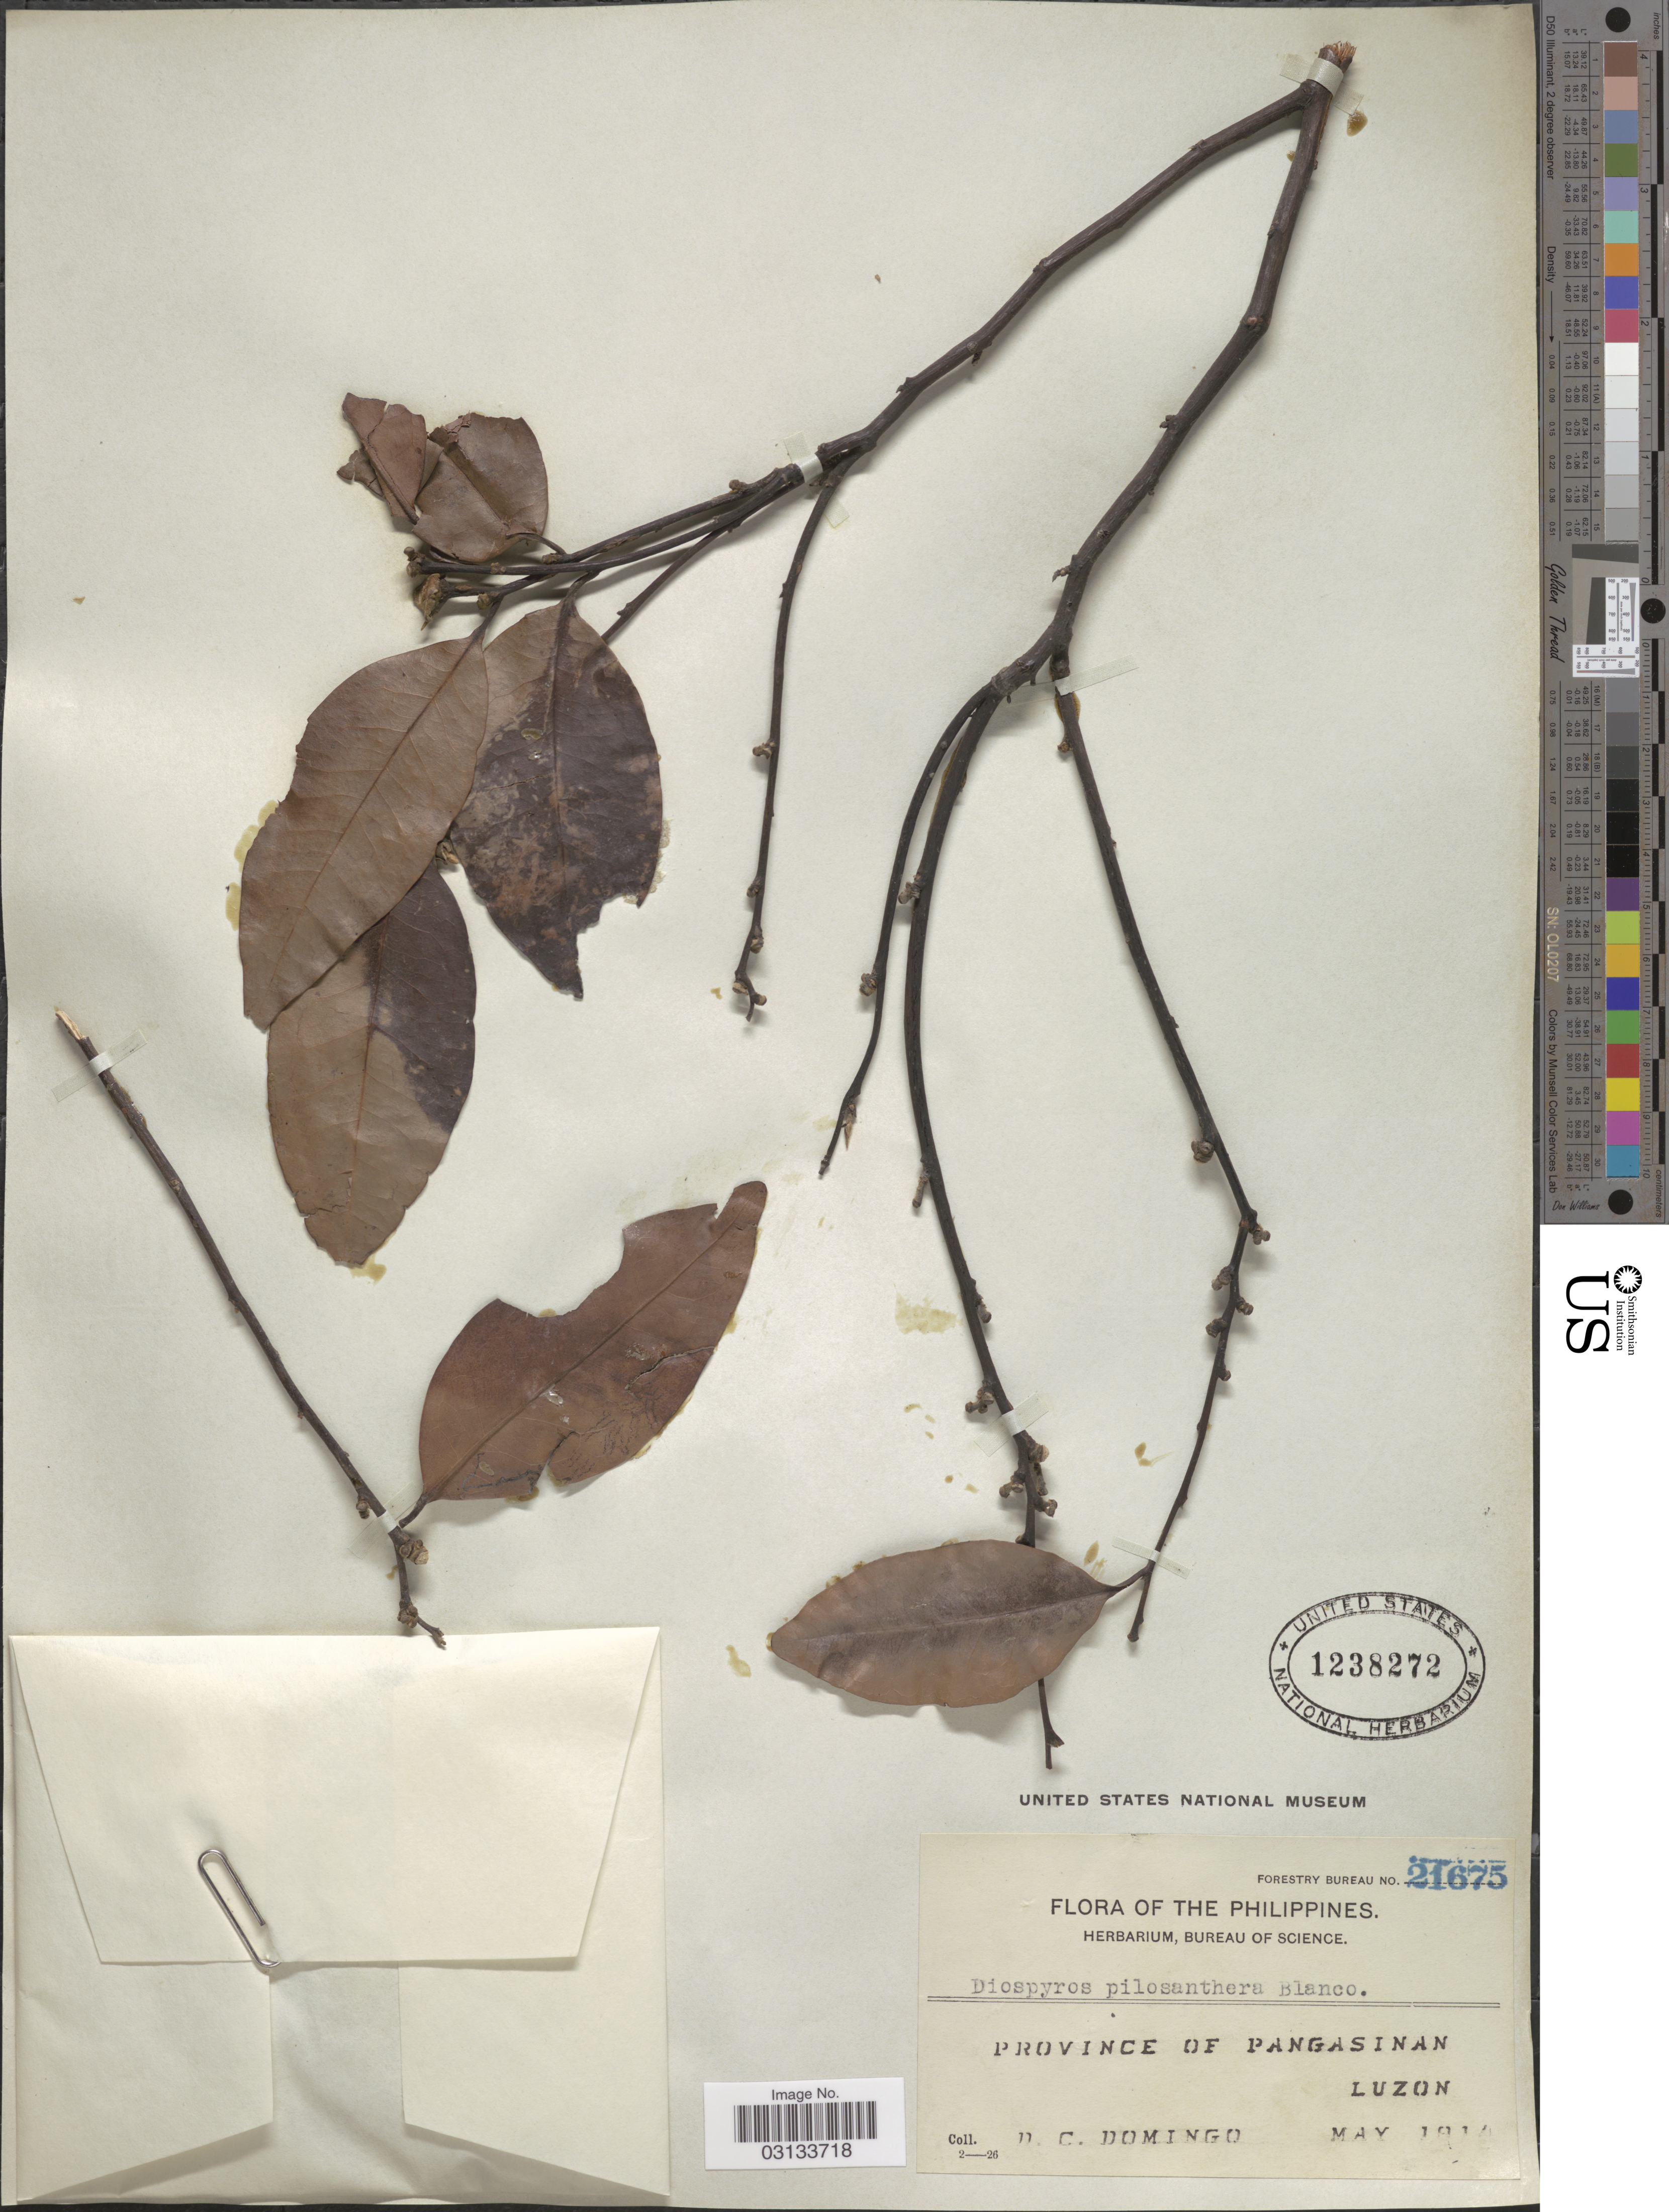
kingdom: Plantae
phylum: Tracheophyta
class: Magnoliopsida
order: Ericales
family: Ebenaceae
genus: Diospyros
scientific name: Diospyros pilosanthera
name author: Blanco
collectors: D. Domingo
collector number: Forestry Bureau 21675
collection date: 1914-05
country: Philippines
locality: Province of Pangasinan. Luzon.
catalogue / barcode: US 1238272